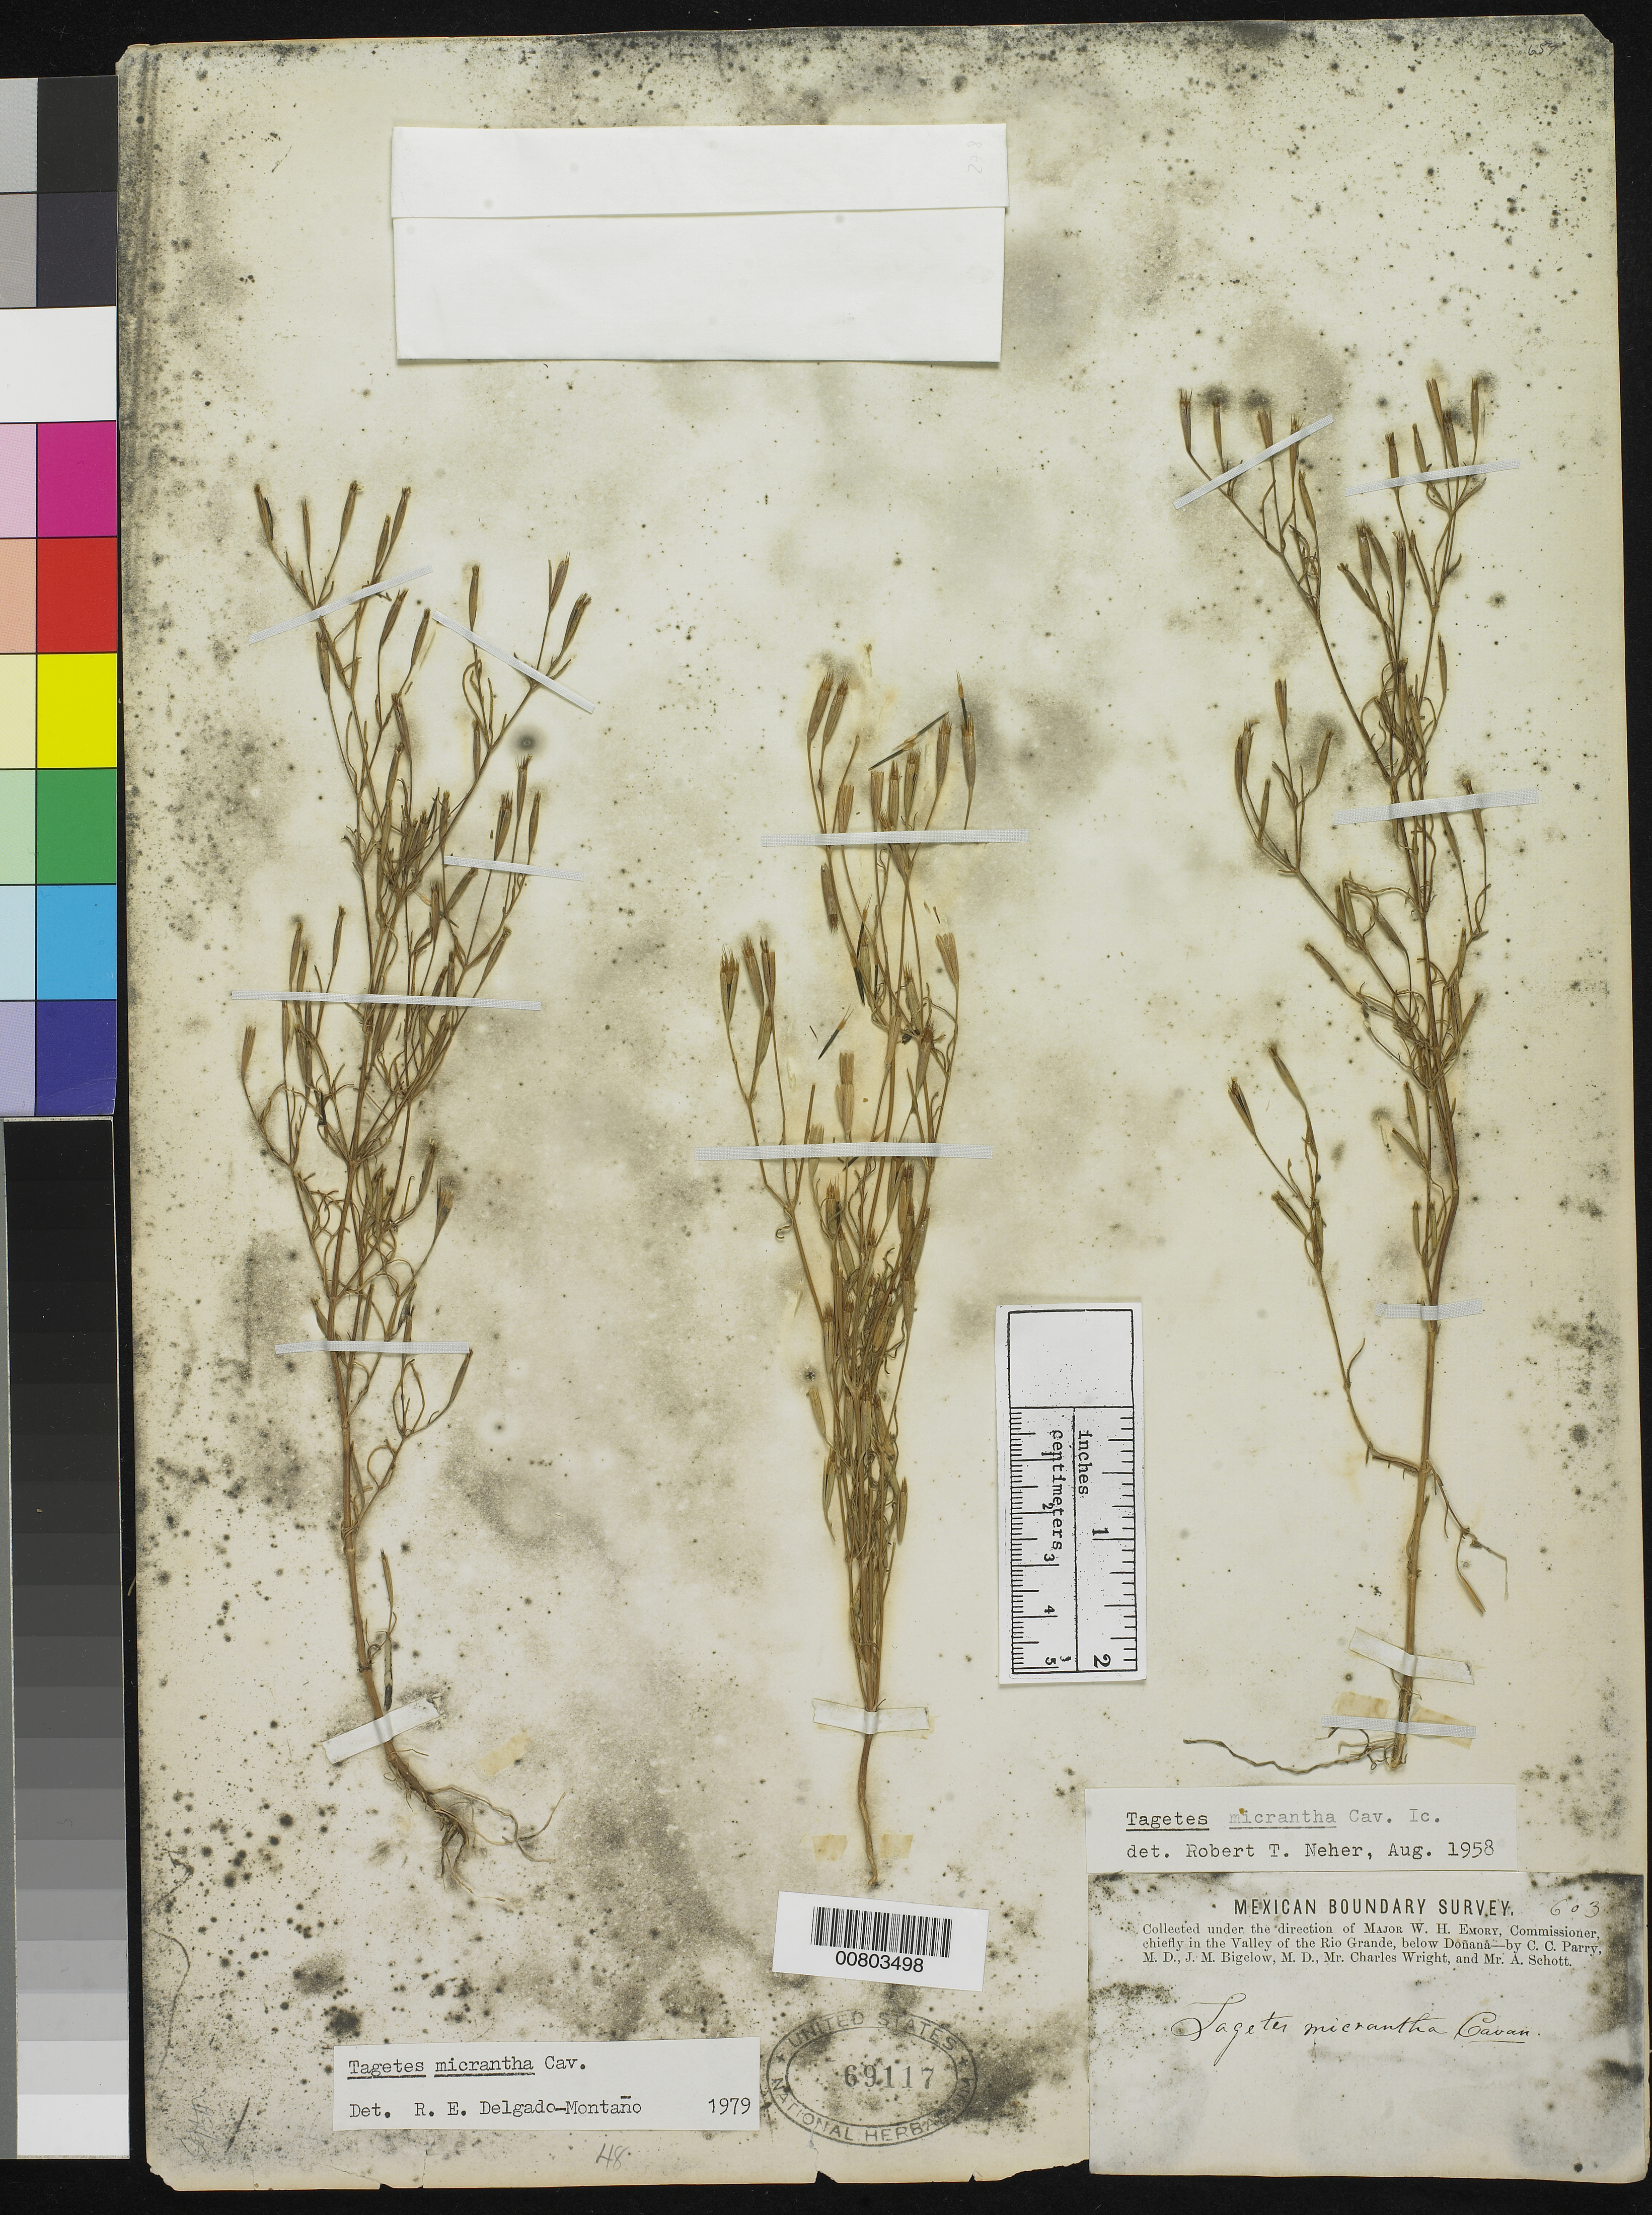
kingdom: Plantae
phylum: Tracheophyta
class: Magnoliopsida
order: Asterales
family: Asteraceae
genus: Tagetes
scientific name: Tagetes micrantha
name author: Cav.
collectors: C. C. Parry, J. M. Bigelow, C. Wright & A. C. V. Schott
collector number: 603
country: United States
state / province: New Mexico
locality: Valley of the Rio Grande, below Doñana, New Mexico.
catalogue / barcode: US 69117